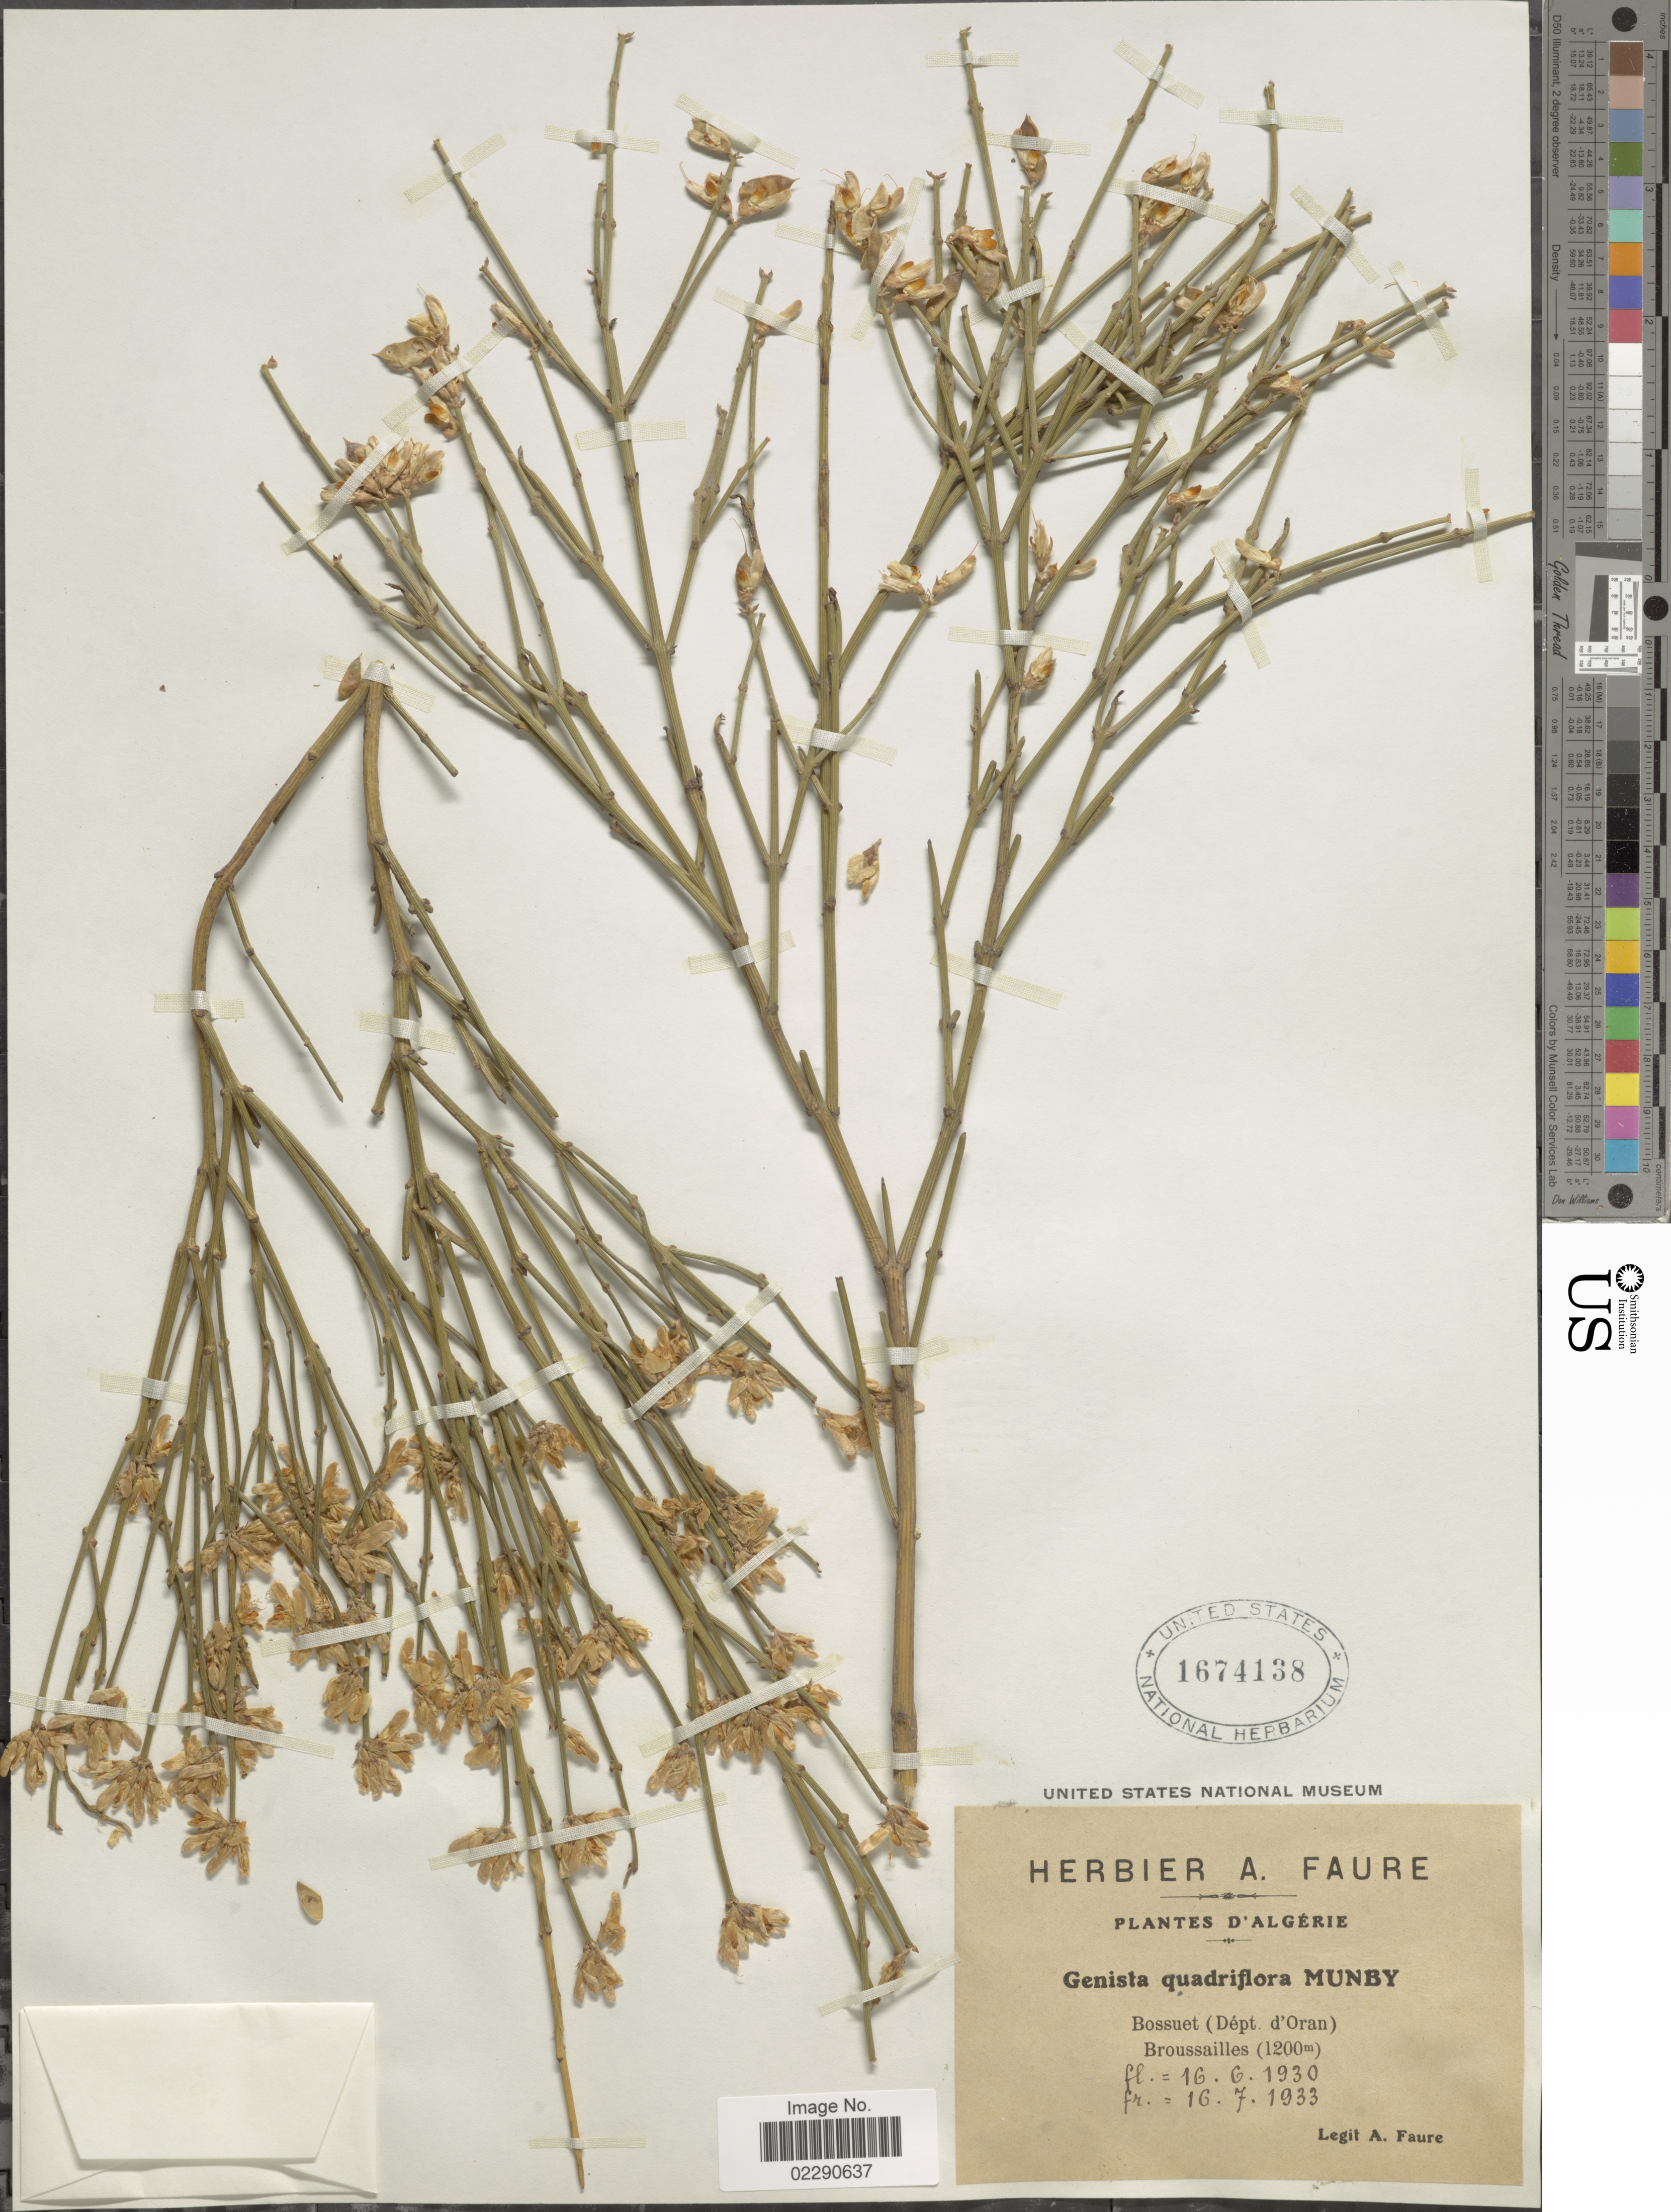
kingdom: Plantae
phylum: Tracheophyta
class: Magnoliopsida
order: Fabales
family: Fabaceae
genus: Genista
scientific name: Genista quadriflora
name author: Munby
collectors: A. Faure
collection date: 1930-06-16/1933-07-16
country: Algeria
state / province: Oran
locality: Bossuet (Dept d'Oran), Broussailles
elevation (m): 1200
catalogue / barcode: US 1674138